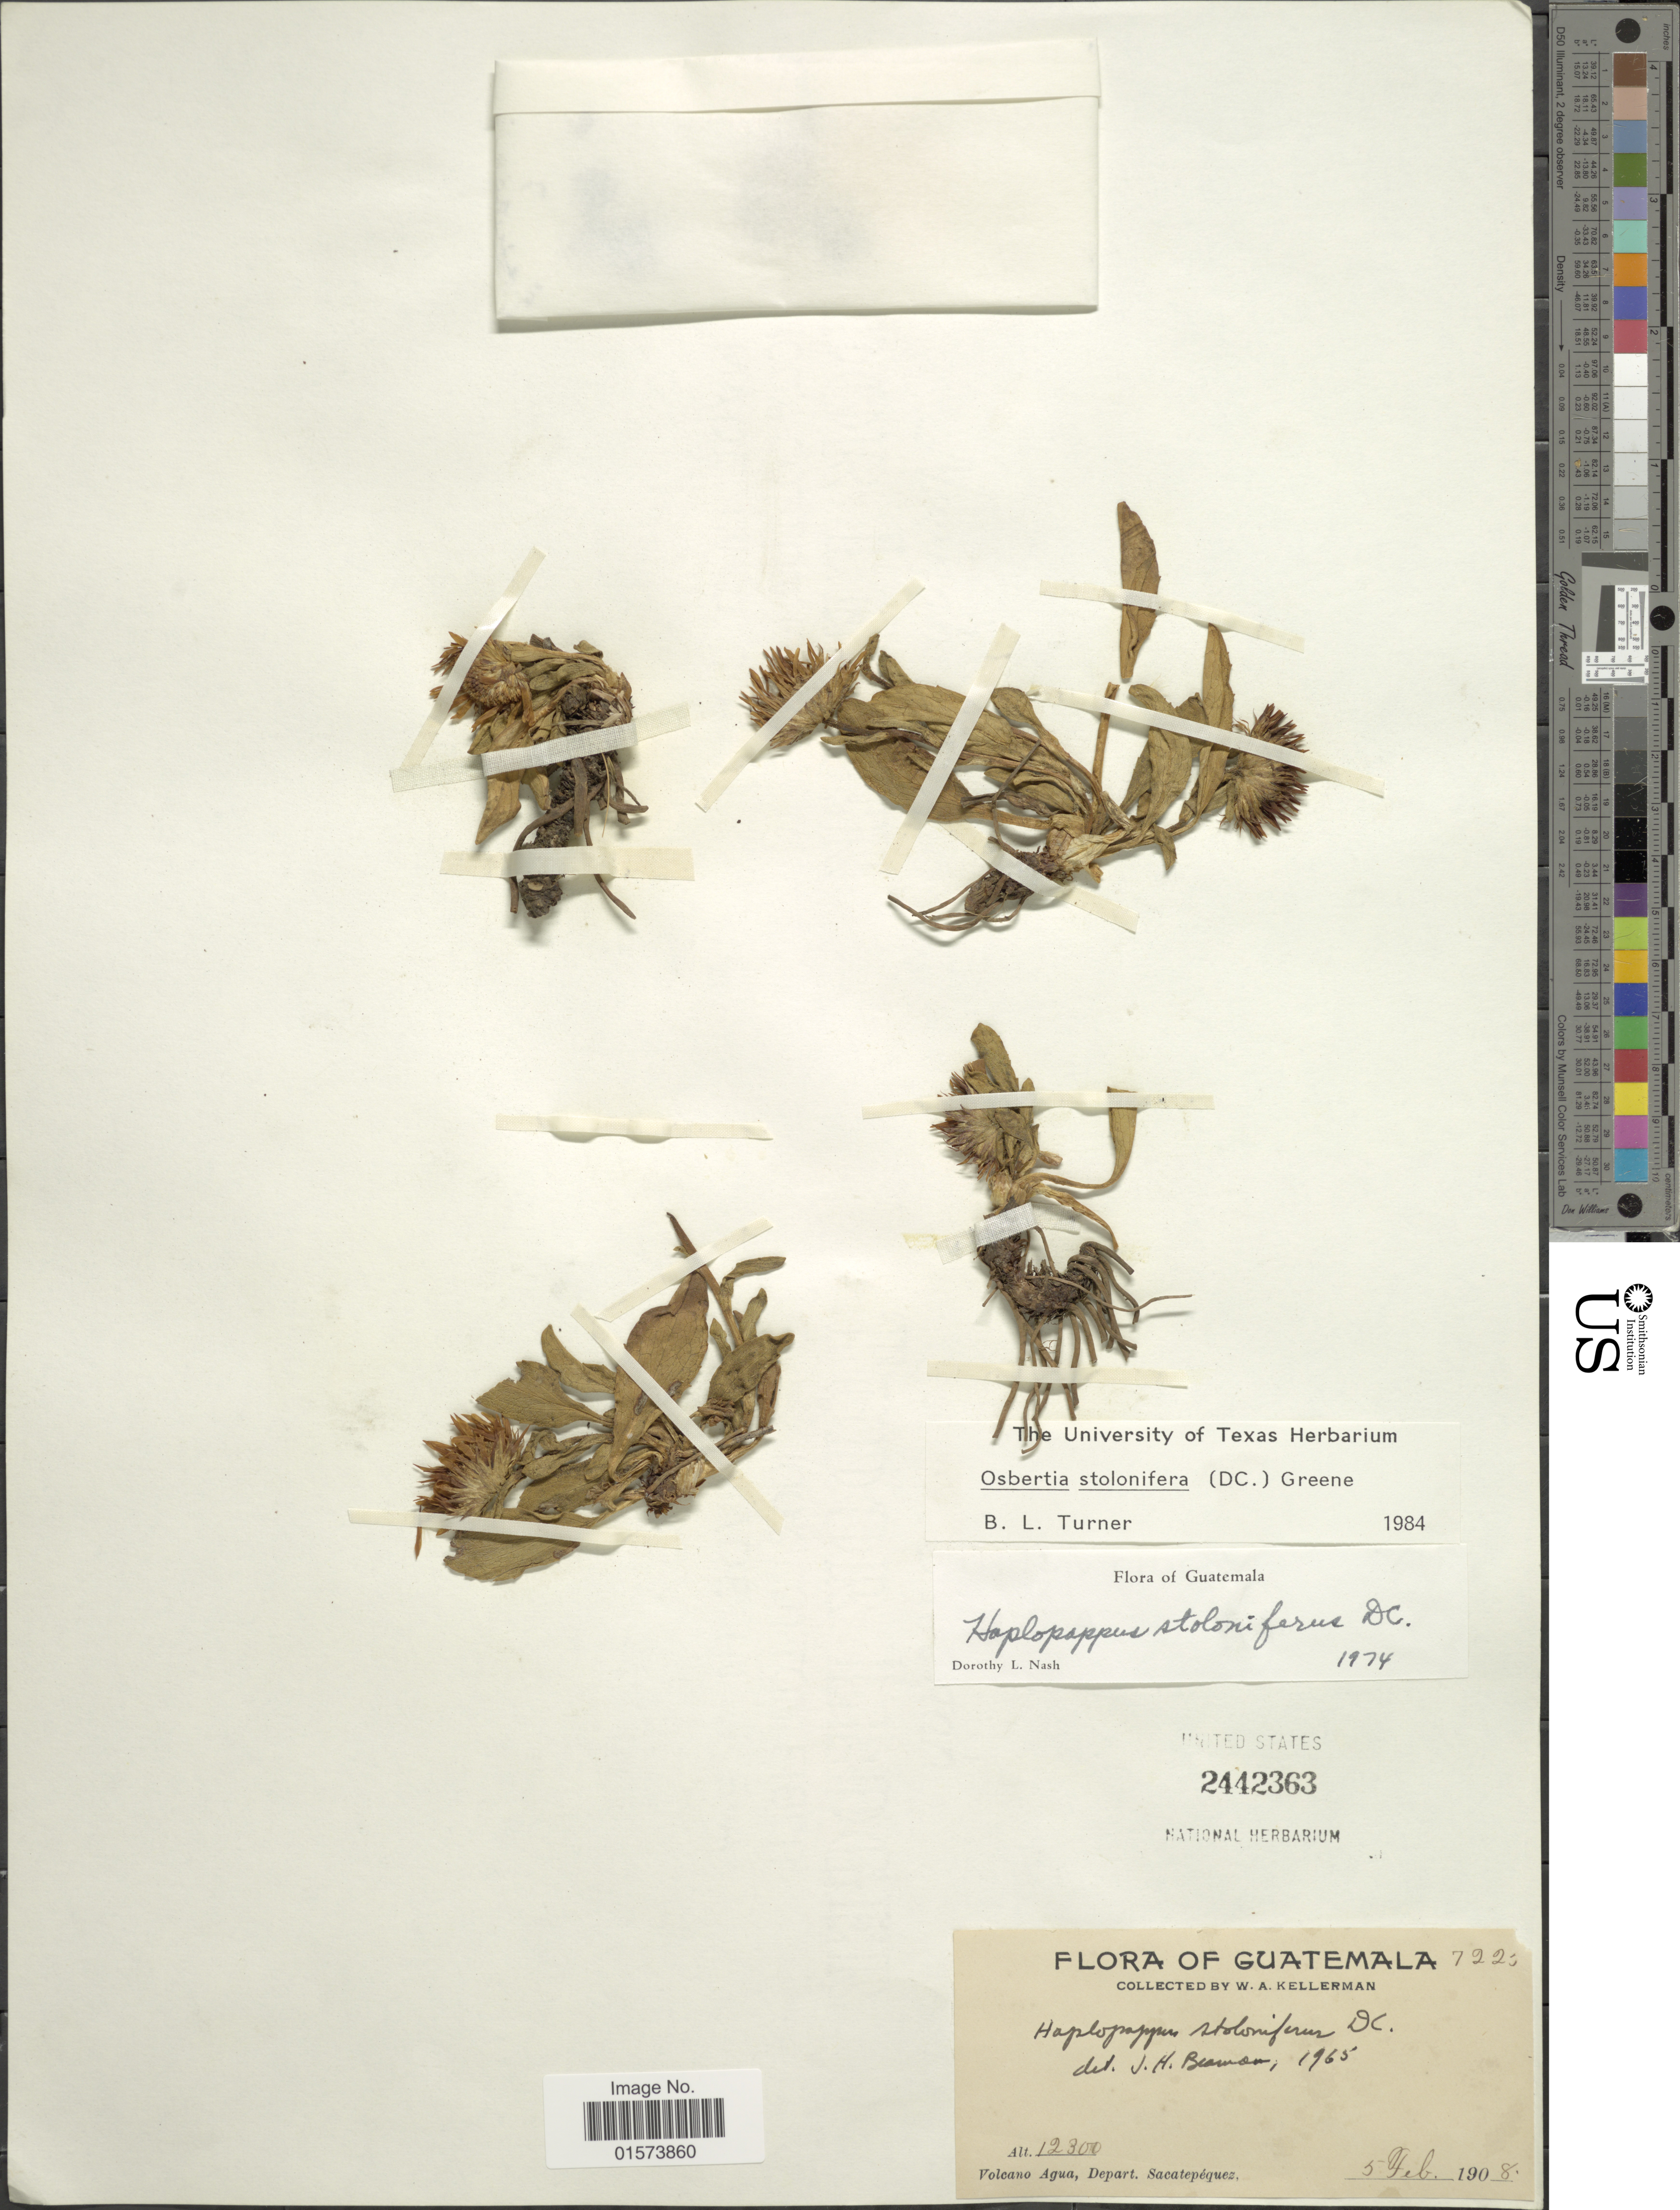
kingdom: Plantae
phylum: Tracheophyta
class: Magnoliopsida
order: Asterales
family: Asteraceae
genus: Osbertia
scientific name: Osbertia stolonifera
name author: (DC.) Greene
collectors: W. Kellerman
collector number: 7225*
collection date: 1908-02-05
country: Guatemala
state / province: Sacatepéquez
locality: Volcano Agua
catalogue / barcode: US 2442363